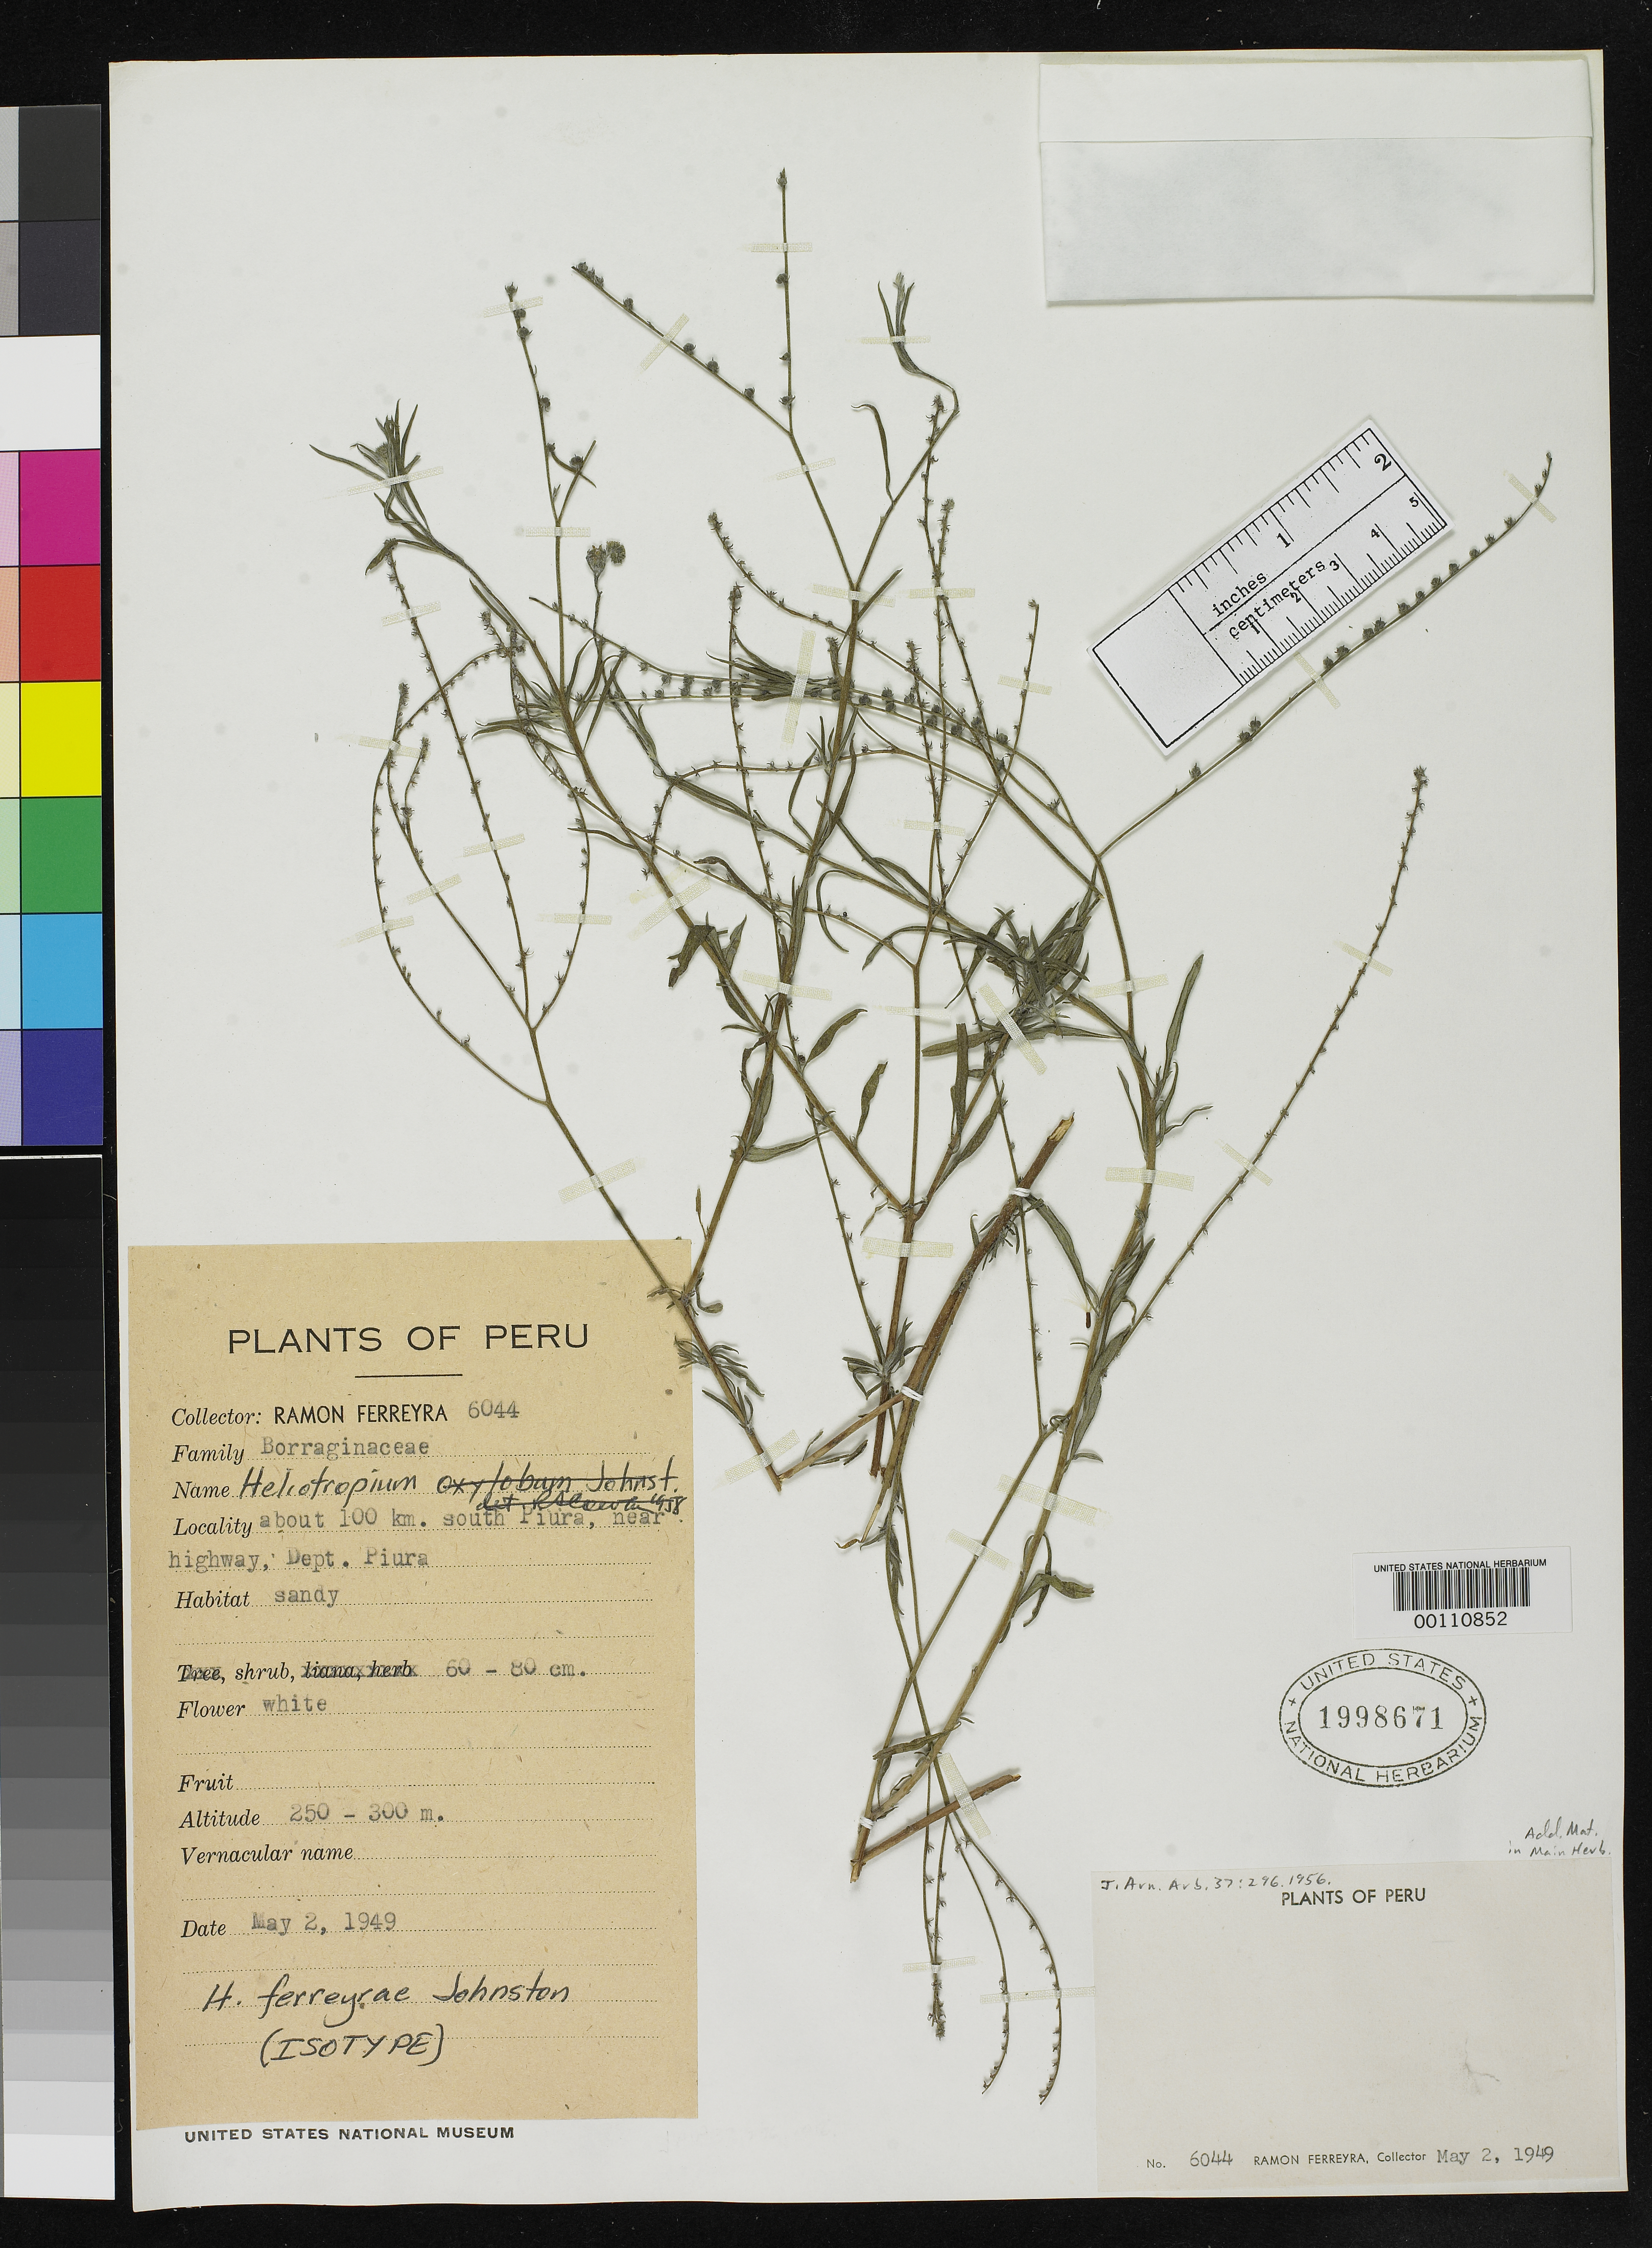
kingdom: Plantae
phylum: Tracheophyta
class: Magnoliopsida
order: Boraginales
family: Heliotropiaceae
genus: Heliotropium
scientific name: Heliotropium ferreyrae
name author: I.M. Johnst.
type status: Isotype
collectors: R. A. Ferreyra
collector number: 6044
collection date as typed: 02 May 1949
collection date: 1949-05-02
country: Peru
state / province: Piura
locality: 100 km. S of Piura.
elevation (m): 250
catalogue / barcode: US 1998671